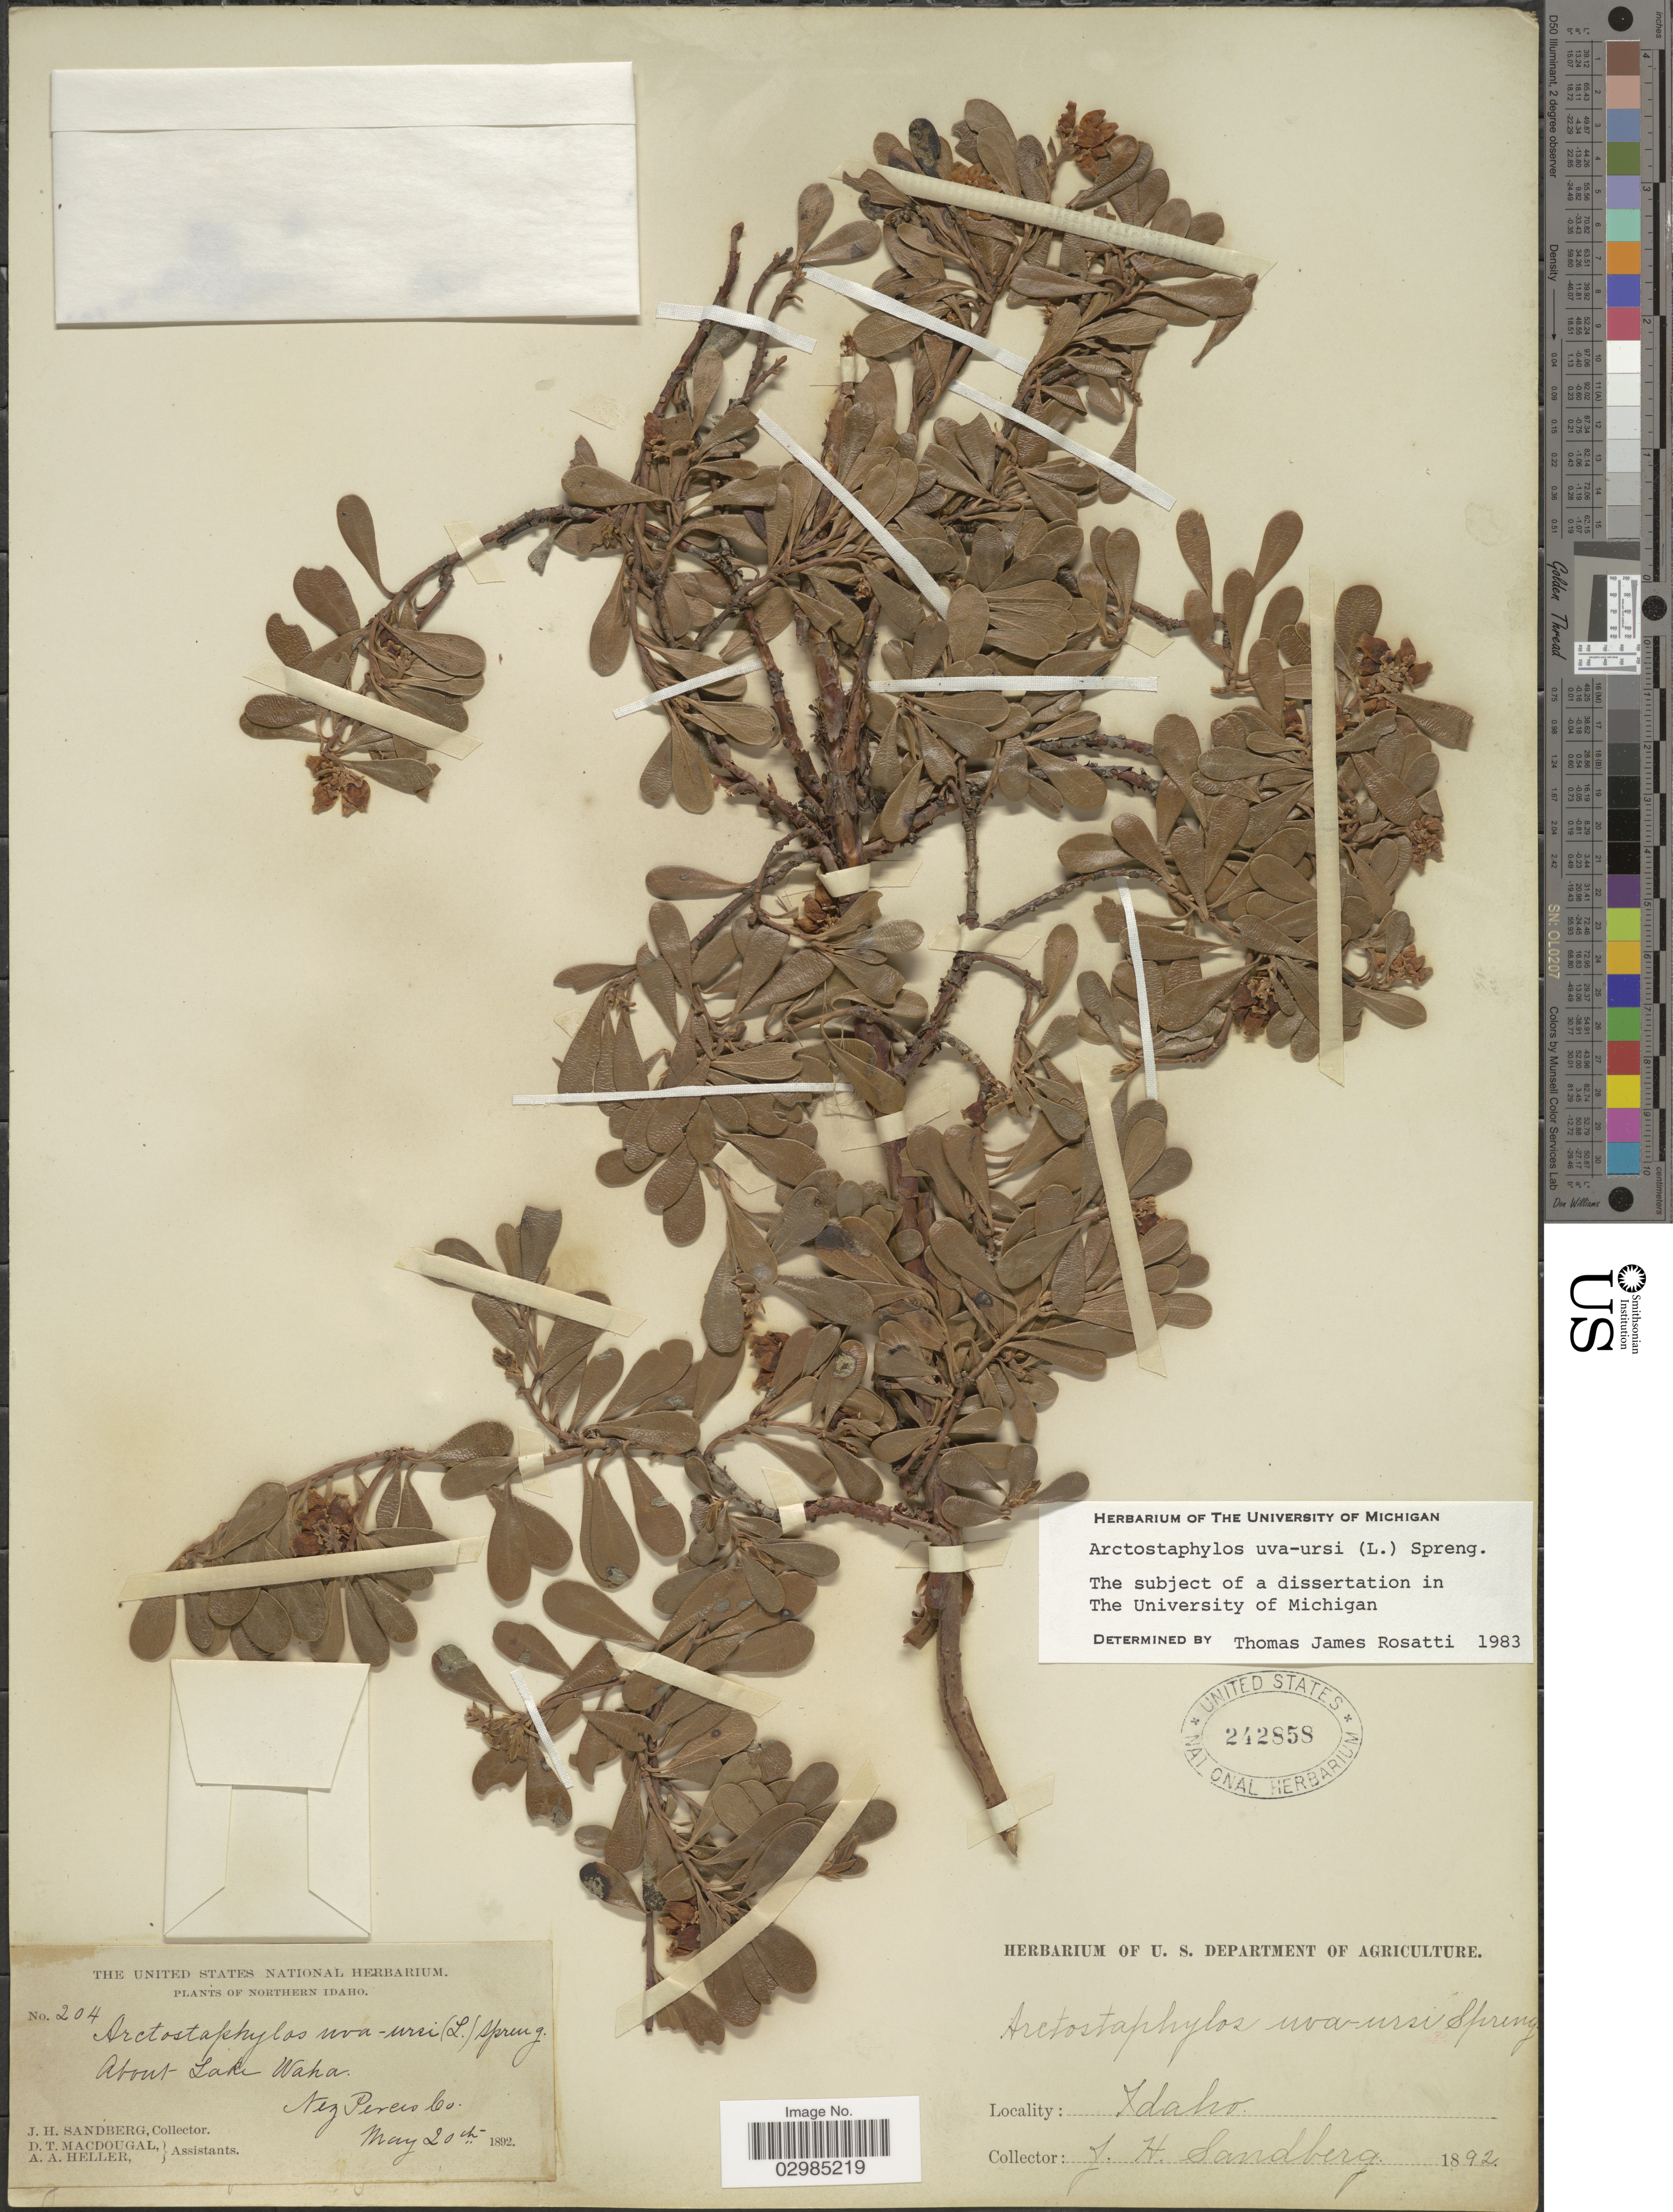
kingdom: Plantae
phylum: Tracheophyta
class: Magnoliopsida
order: Ericales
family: Ericaceae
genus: Arctostaphylos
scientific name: Arctostaphylos uva-ursi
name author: (L.) Spreng.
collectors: J. H. Sandberg, D. T. MacDougal & A. A. Heller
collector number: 204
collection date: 1892-05-20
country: United States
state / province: Idaho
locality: Northern Idaho. About Lake Waha. Nez Perces Co.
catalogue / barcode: US 242858